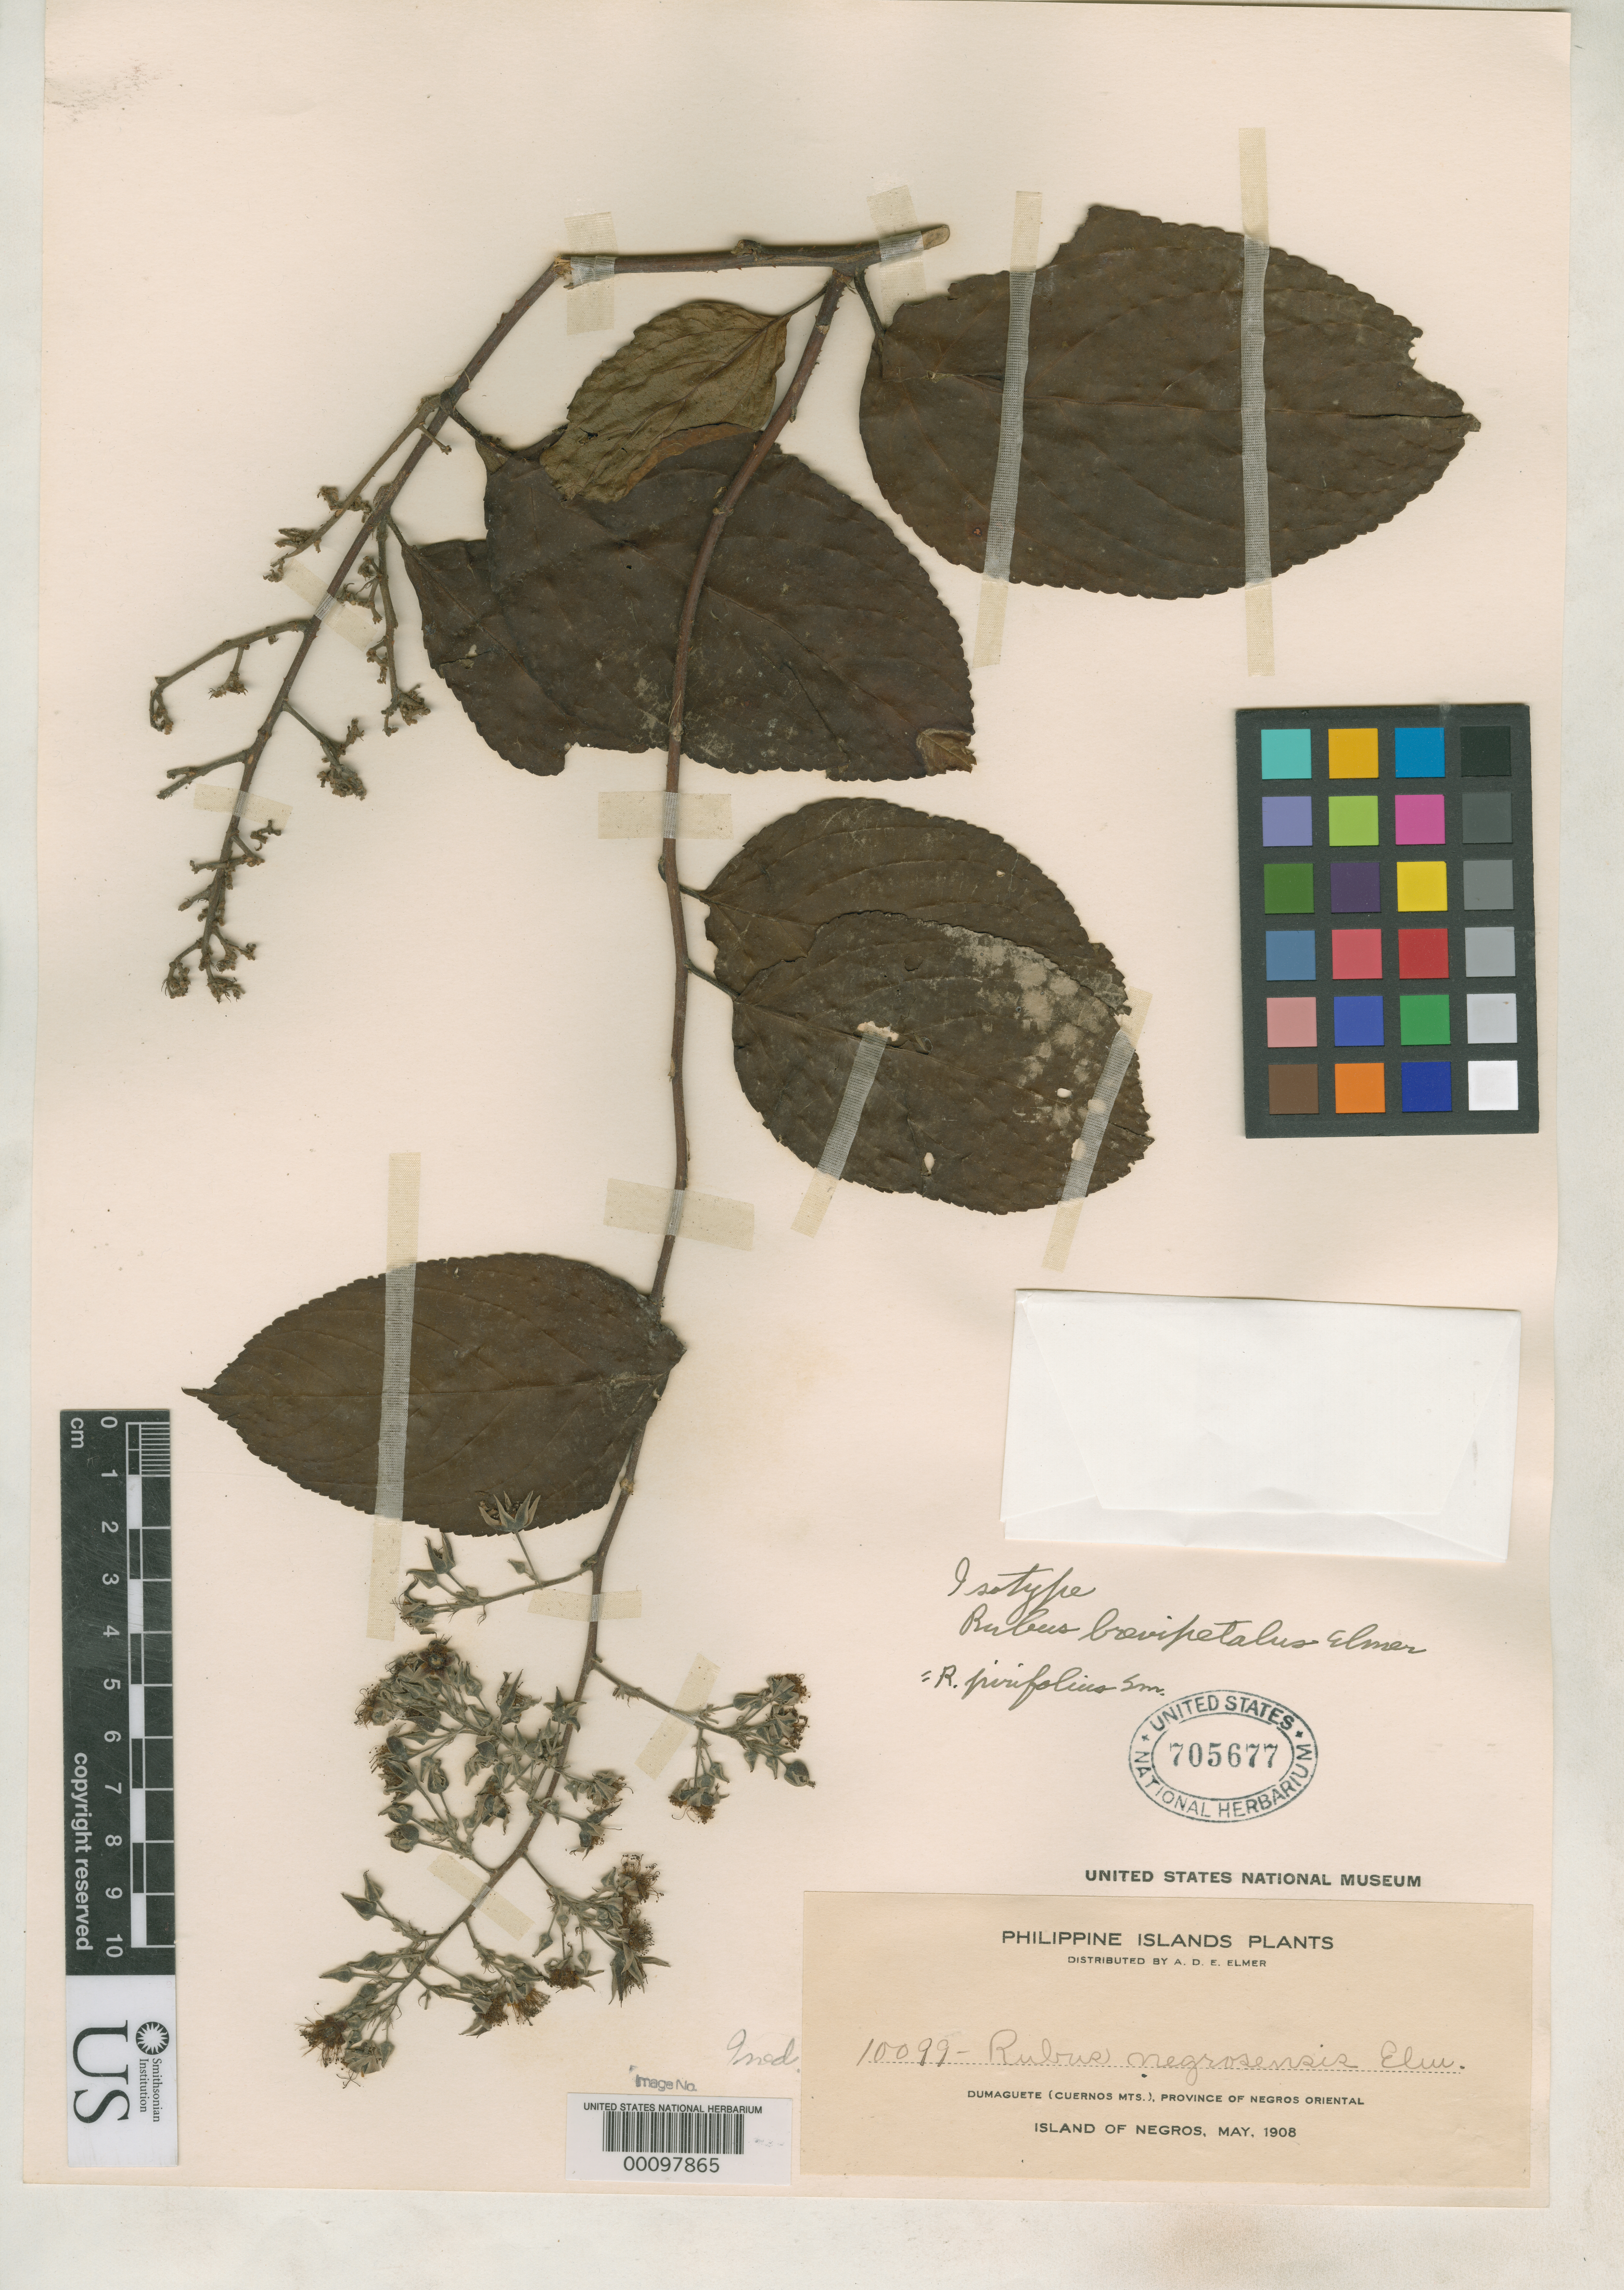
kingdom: Plantae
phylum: Tracheophyta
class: Magnoliopsida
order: Rosales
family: Rosaceae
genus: Rubus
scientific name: Rubus brevipetalus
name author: Elmer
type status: Isotype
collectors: A. D. E. Elmer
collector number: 10099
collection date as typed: May 1908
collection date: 1908-05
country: Philippines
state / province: Central Visayas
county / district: Negros Oriental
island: Negros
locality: Dumaguete, Cuernos Mts.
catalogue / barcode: US 705677